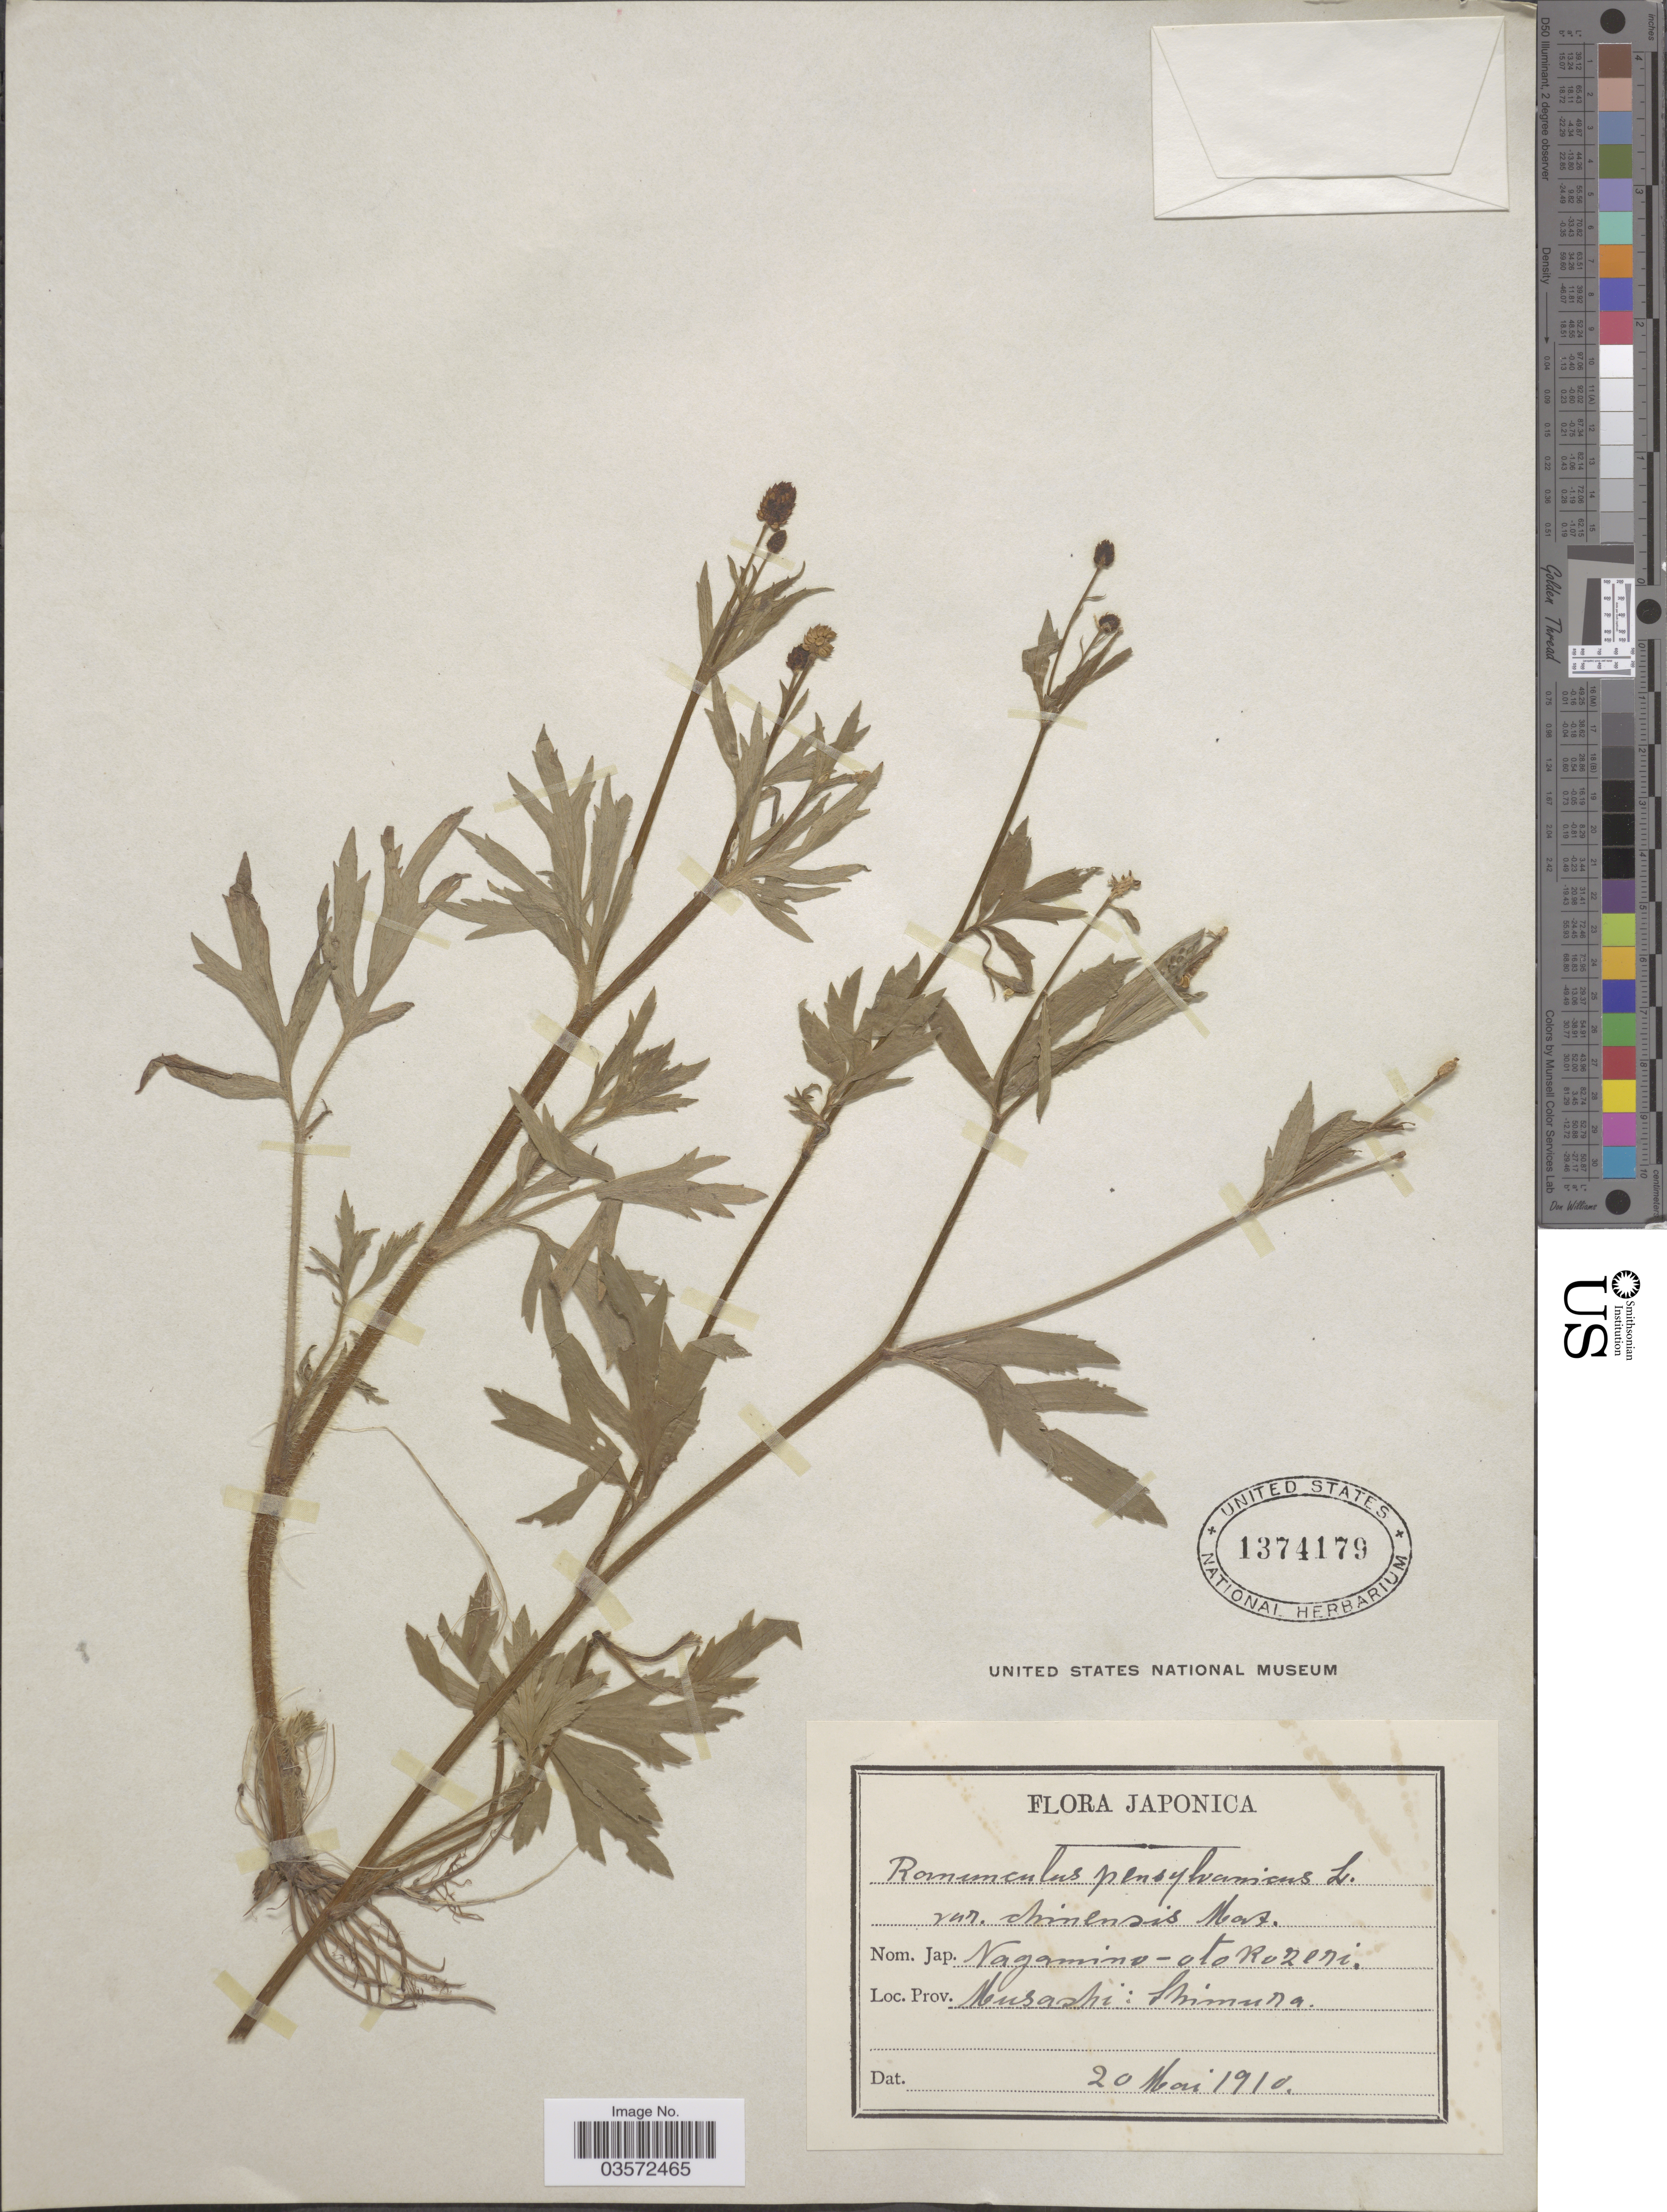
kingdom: Plantae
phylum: Tracheophyta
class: Magnoliopsida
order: Ranunculales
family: Ranunculaceae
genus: Ranunculus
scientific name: Ranunculus chinensis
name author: Bunge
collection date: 1910-05-20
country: Japan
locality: Musashi: Shimura.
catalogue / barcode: US 1374179